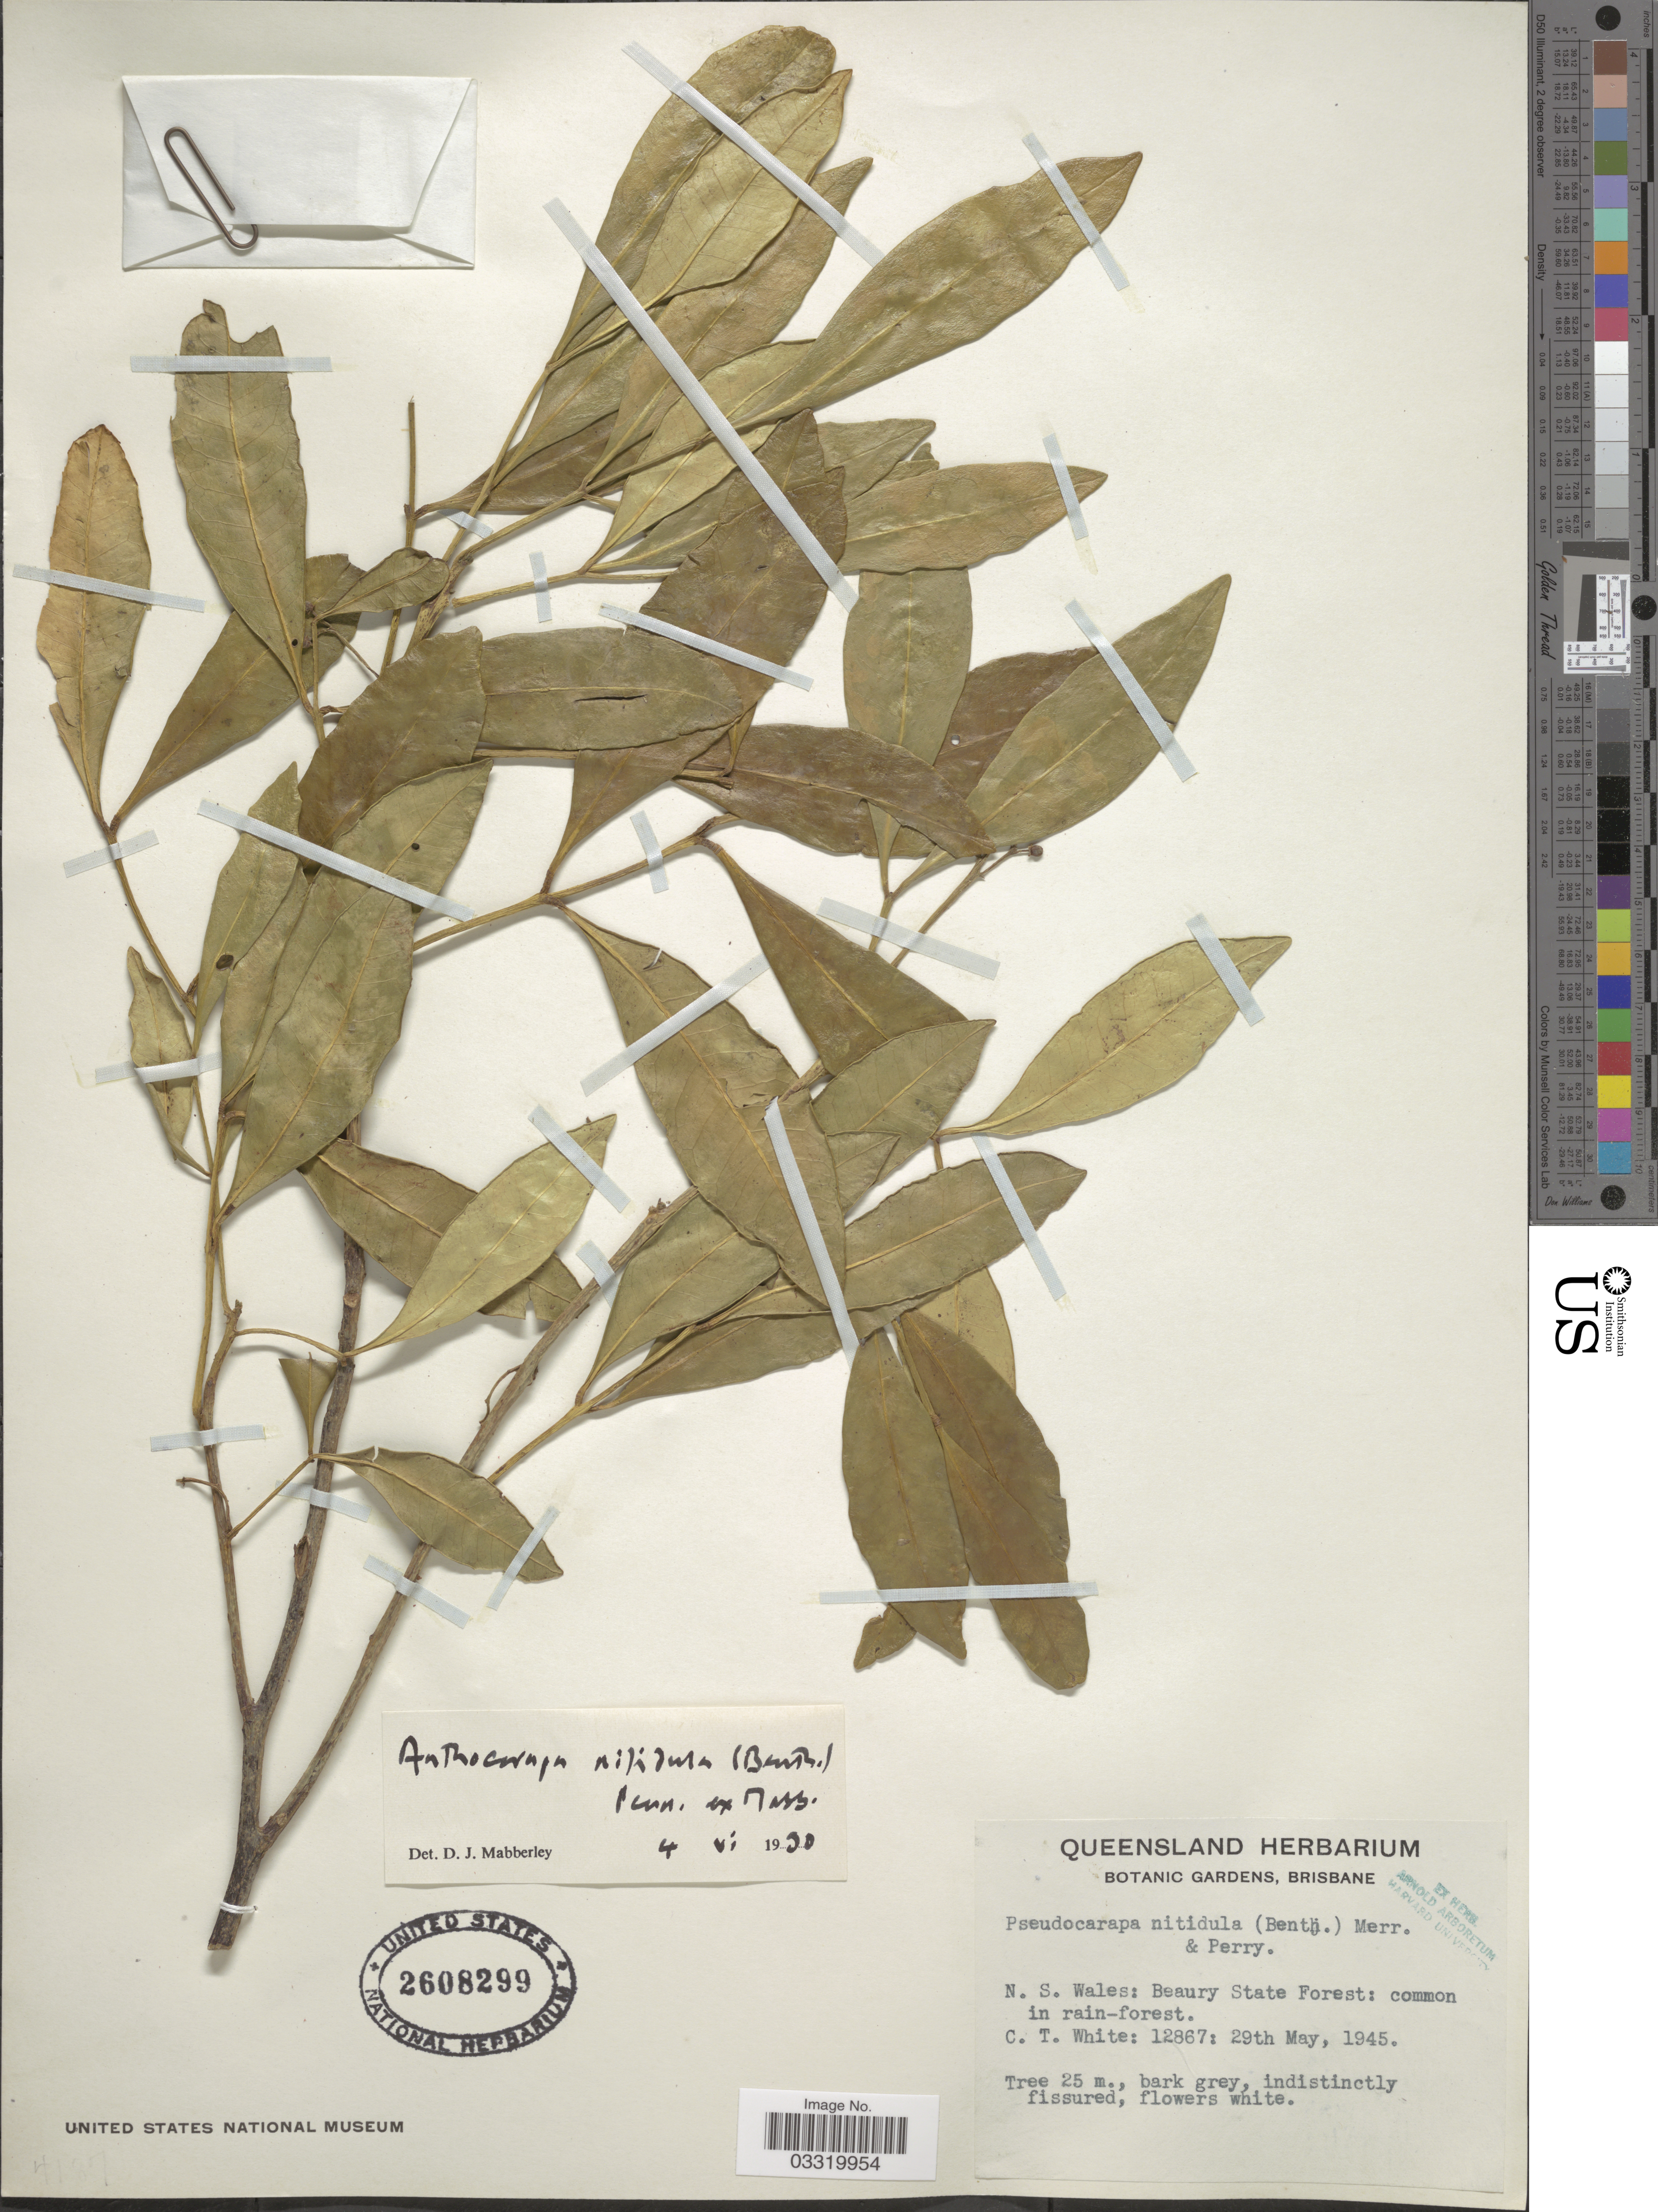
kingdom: Plantae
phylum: Tracheophyta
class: Magnoliopsida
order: Sapindales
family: Meliaceae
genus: Anthocarapa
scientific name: Anthocarapa nitidula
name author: T.D. Penn. ex Mabb.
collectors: C. T. White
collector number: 12867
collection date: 1945-05-29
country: Australia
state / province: New South Wales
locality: Beaury State Forest.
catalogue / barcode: US 2608299